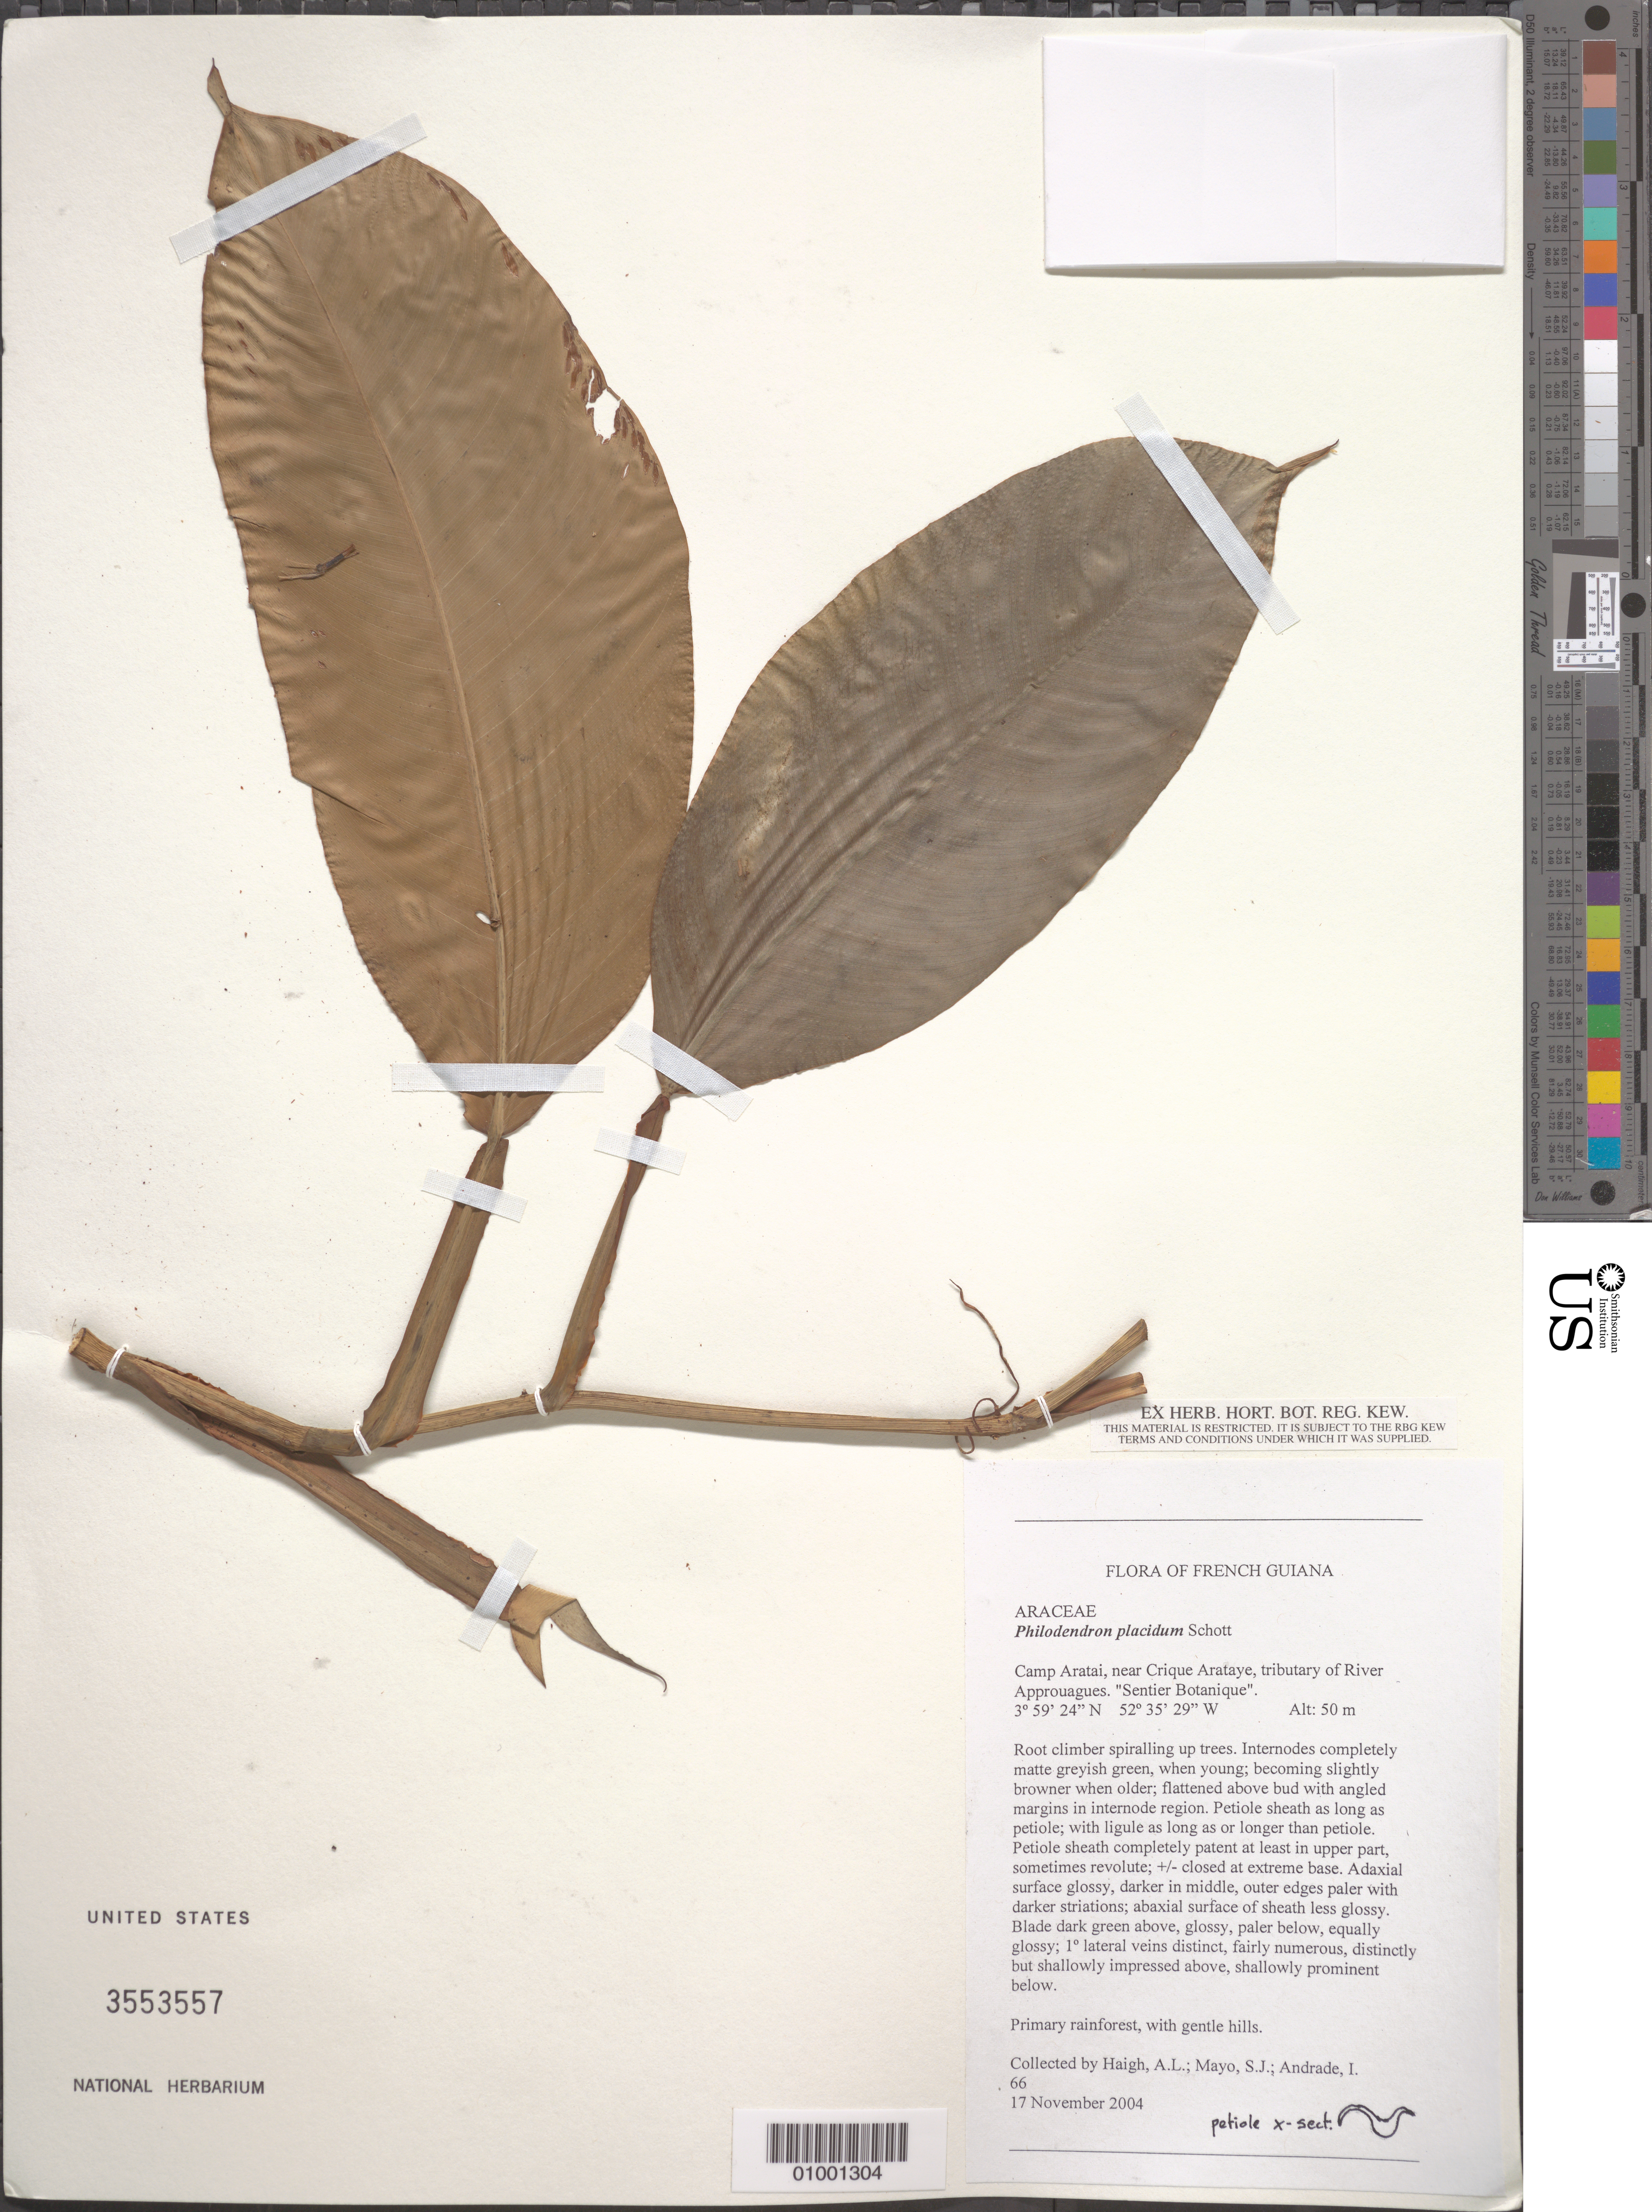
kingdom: Plantae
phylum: Tracheophyta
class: Liliopsida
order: Alismatales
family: Araceae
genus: Philodendron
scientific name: Philodendron placidum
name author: Schott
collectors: A. Haigh, S. J. Mayo & I. Andrade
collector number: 66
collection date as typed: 17-Nov-04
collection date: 2004-11-17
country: French Guiana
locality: Camp Aratai, near Crique Arataye, tributary of River Approuagues. "Sentier Botanique"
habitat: Primary rainforest, with gentle hills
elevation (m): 50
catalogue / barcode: US 3553557